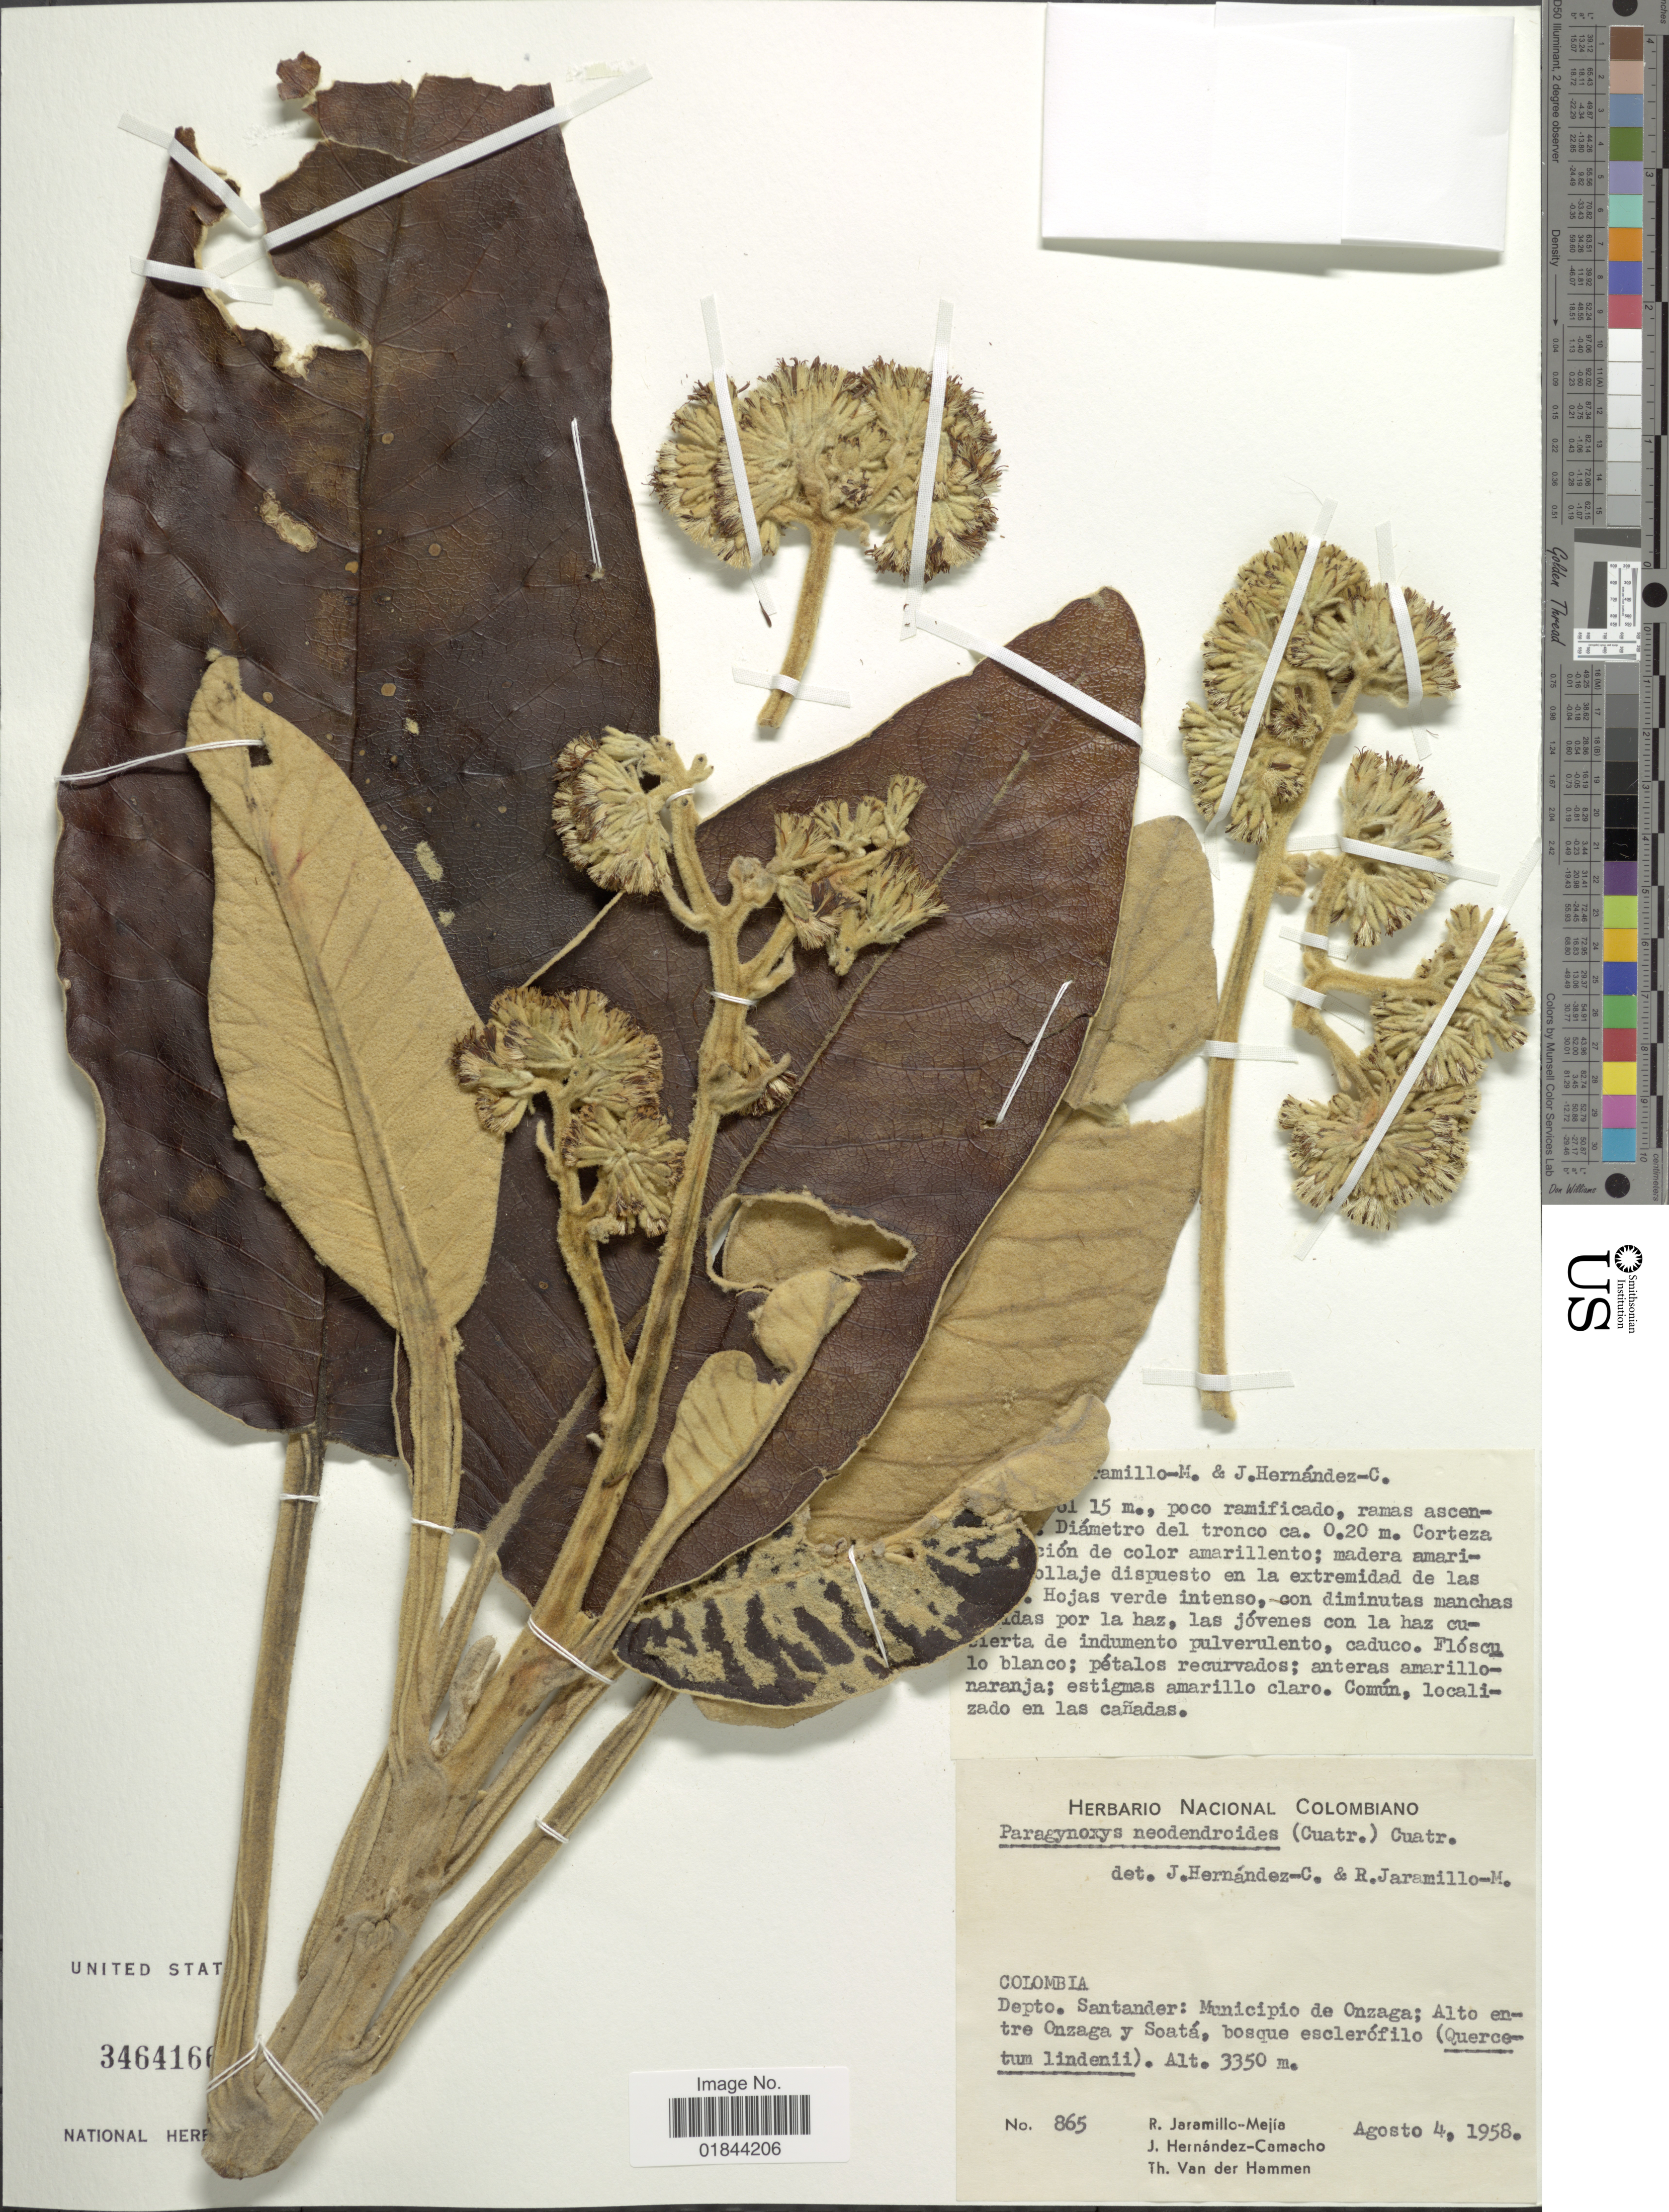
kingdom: Plantae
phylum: Tracheophyta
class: Magnoliopsida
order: Asterales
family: Asteraceae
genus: Paragynoxys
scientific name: Paragynoxys neodendroides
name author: (Cuatrec.) Cuatrec.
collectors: R. Jaramillo M., J. Hernandez Camacho & T. Hammen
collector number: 865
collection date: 1958-08-04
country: Colombia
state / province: Santander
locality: Municipio de Onzaga: Alto entre Onzaga y Soata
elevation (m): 3350